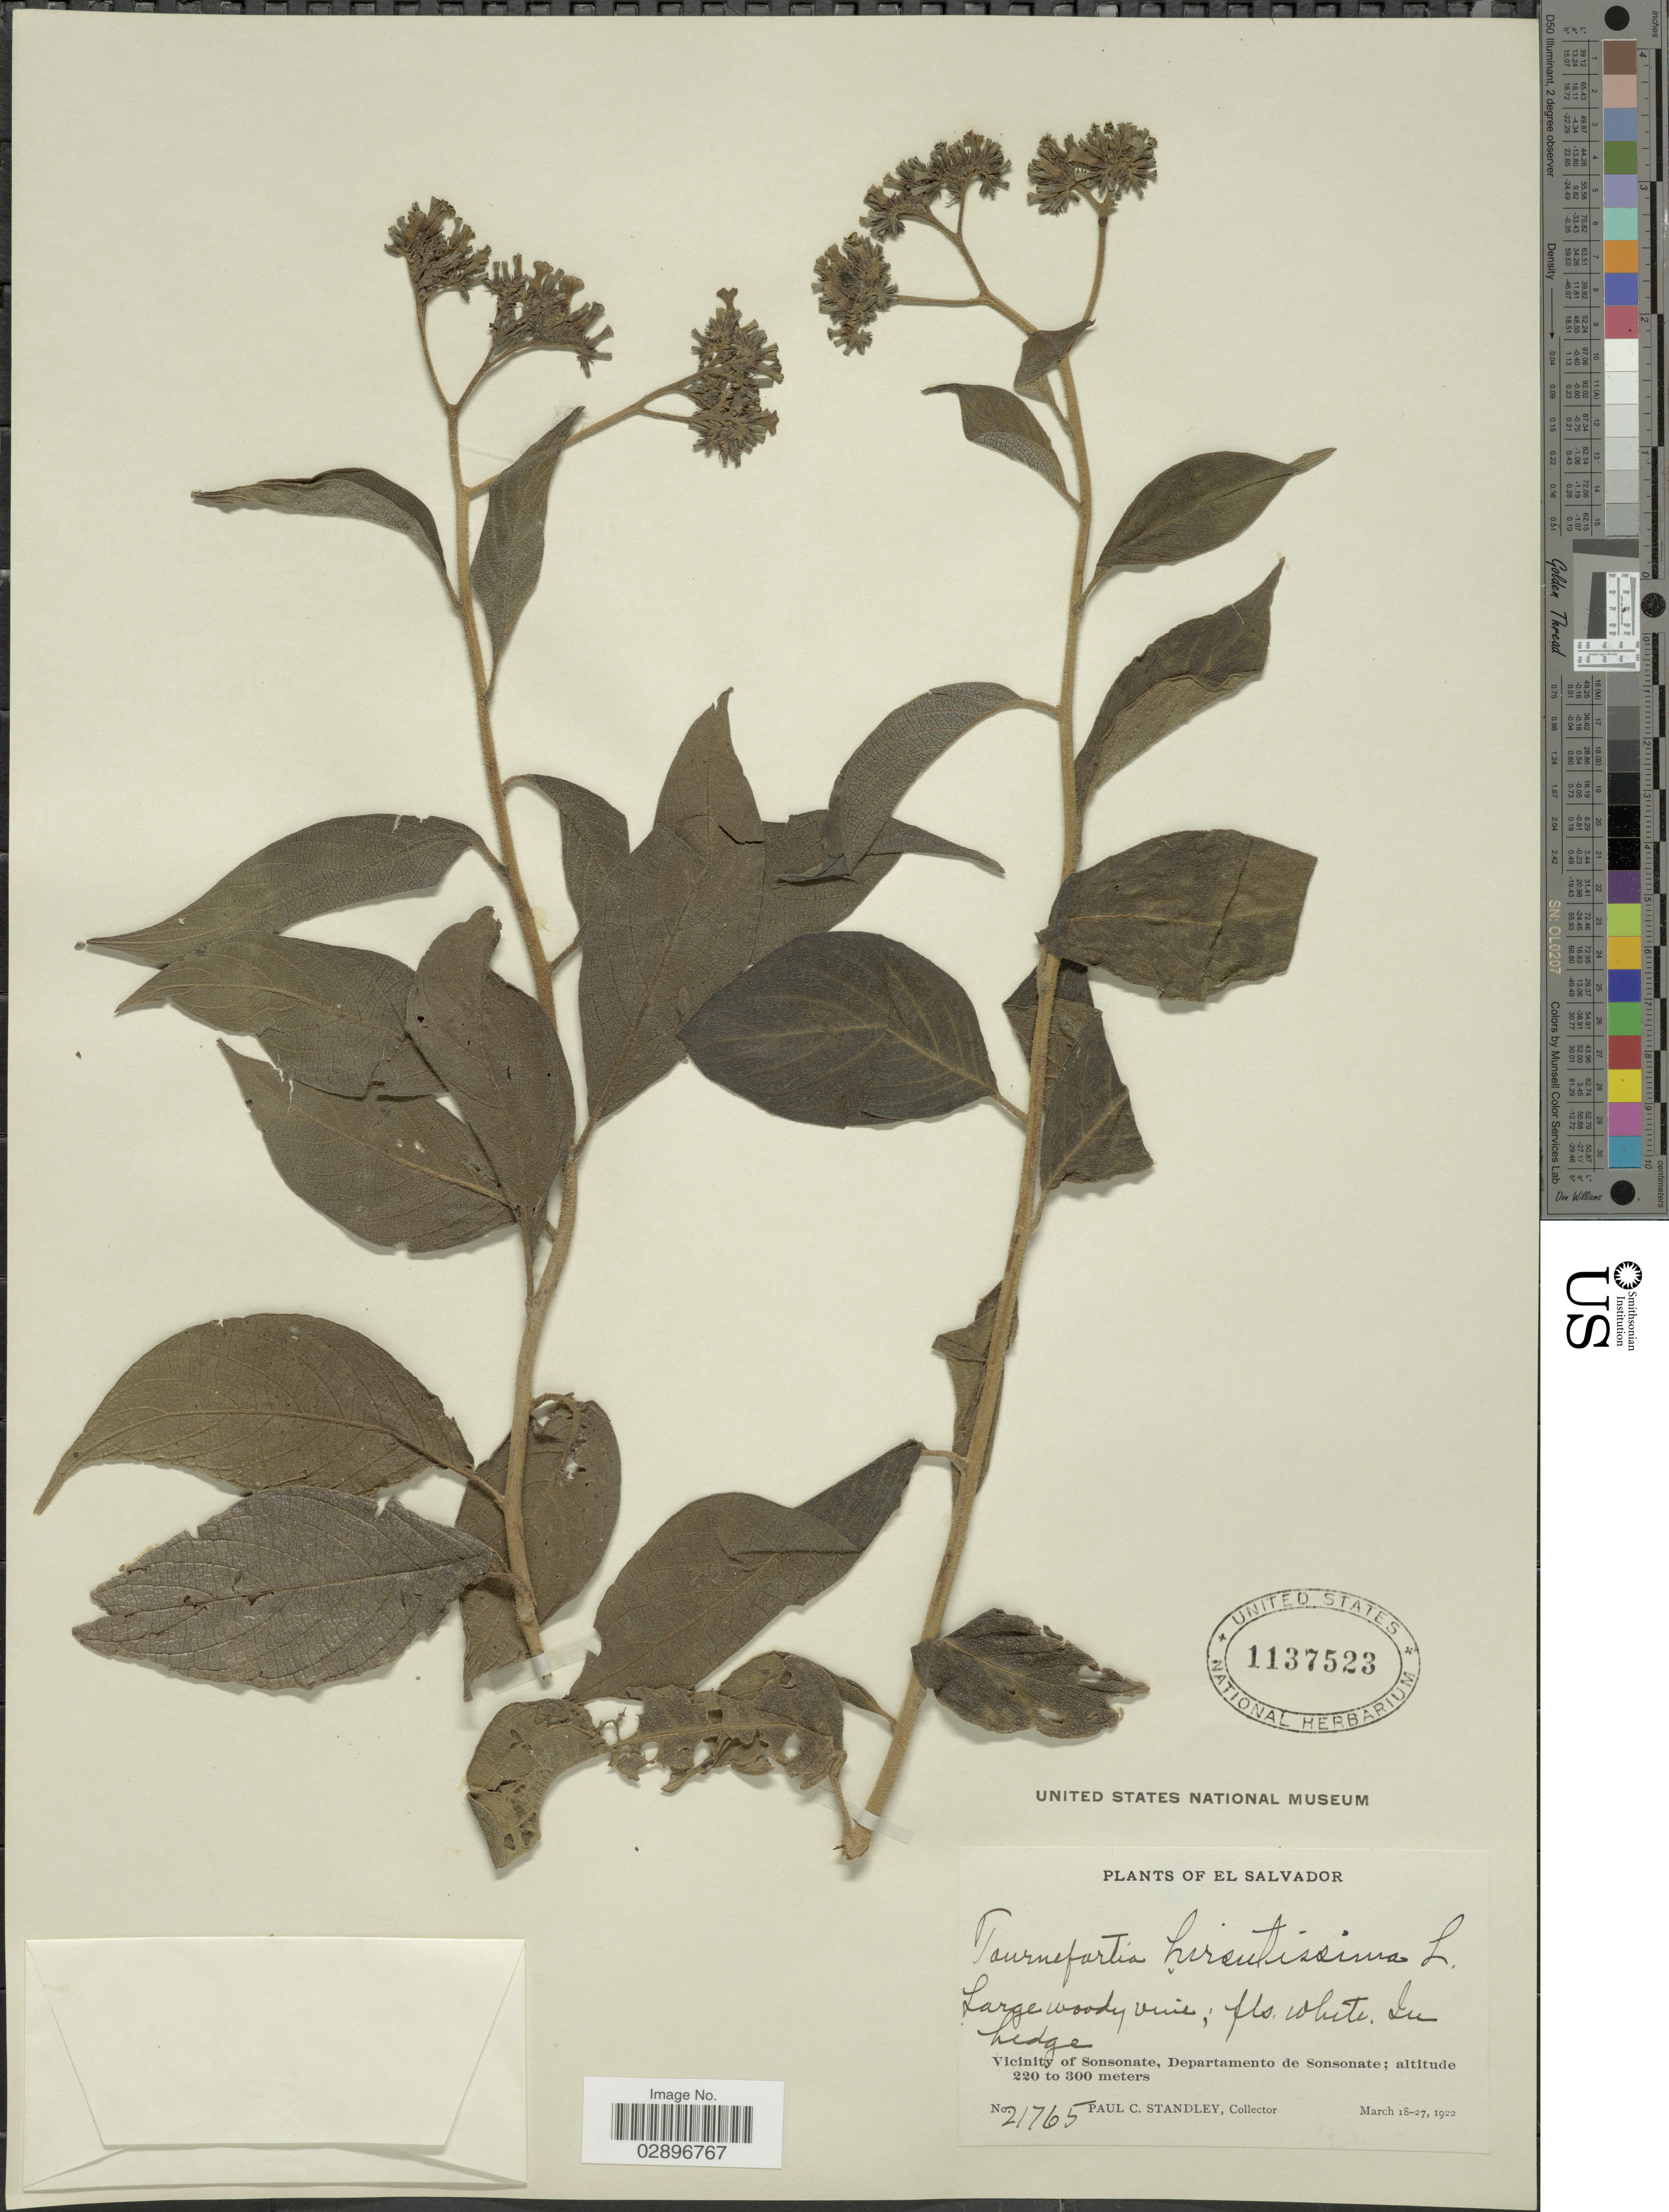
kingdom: Plantae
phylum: Tracheophyta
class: Magnoliopsida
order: Boraginales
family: Heliotropiaceae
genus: Tournefortia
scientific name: Tournefortia hirsutissima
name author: L.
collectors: P. C. Standley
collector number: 21765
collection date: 1922-03-18/1922-03-27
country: El Salvador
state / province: Sonsonate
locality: Vicinity of Sonsonate, Departamento de Sonsonate.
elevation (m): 220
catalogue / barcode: US 1137523